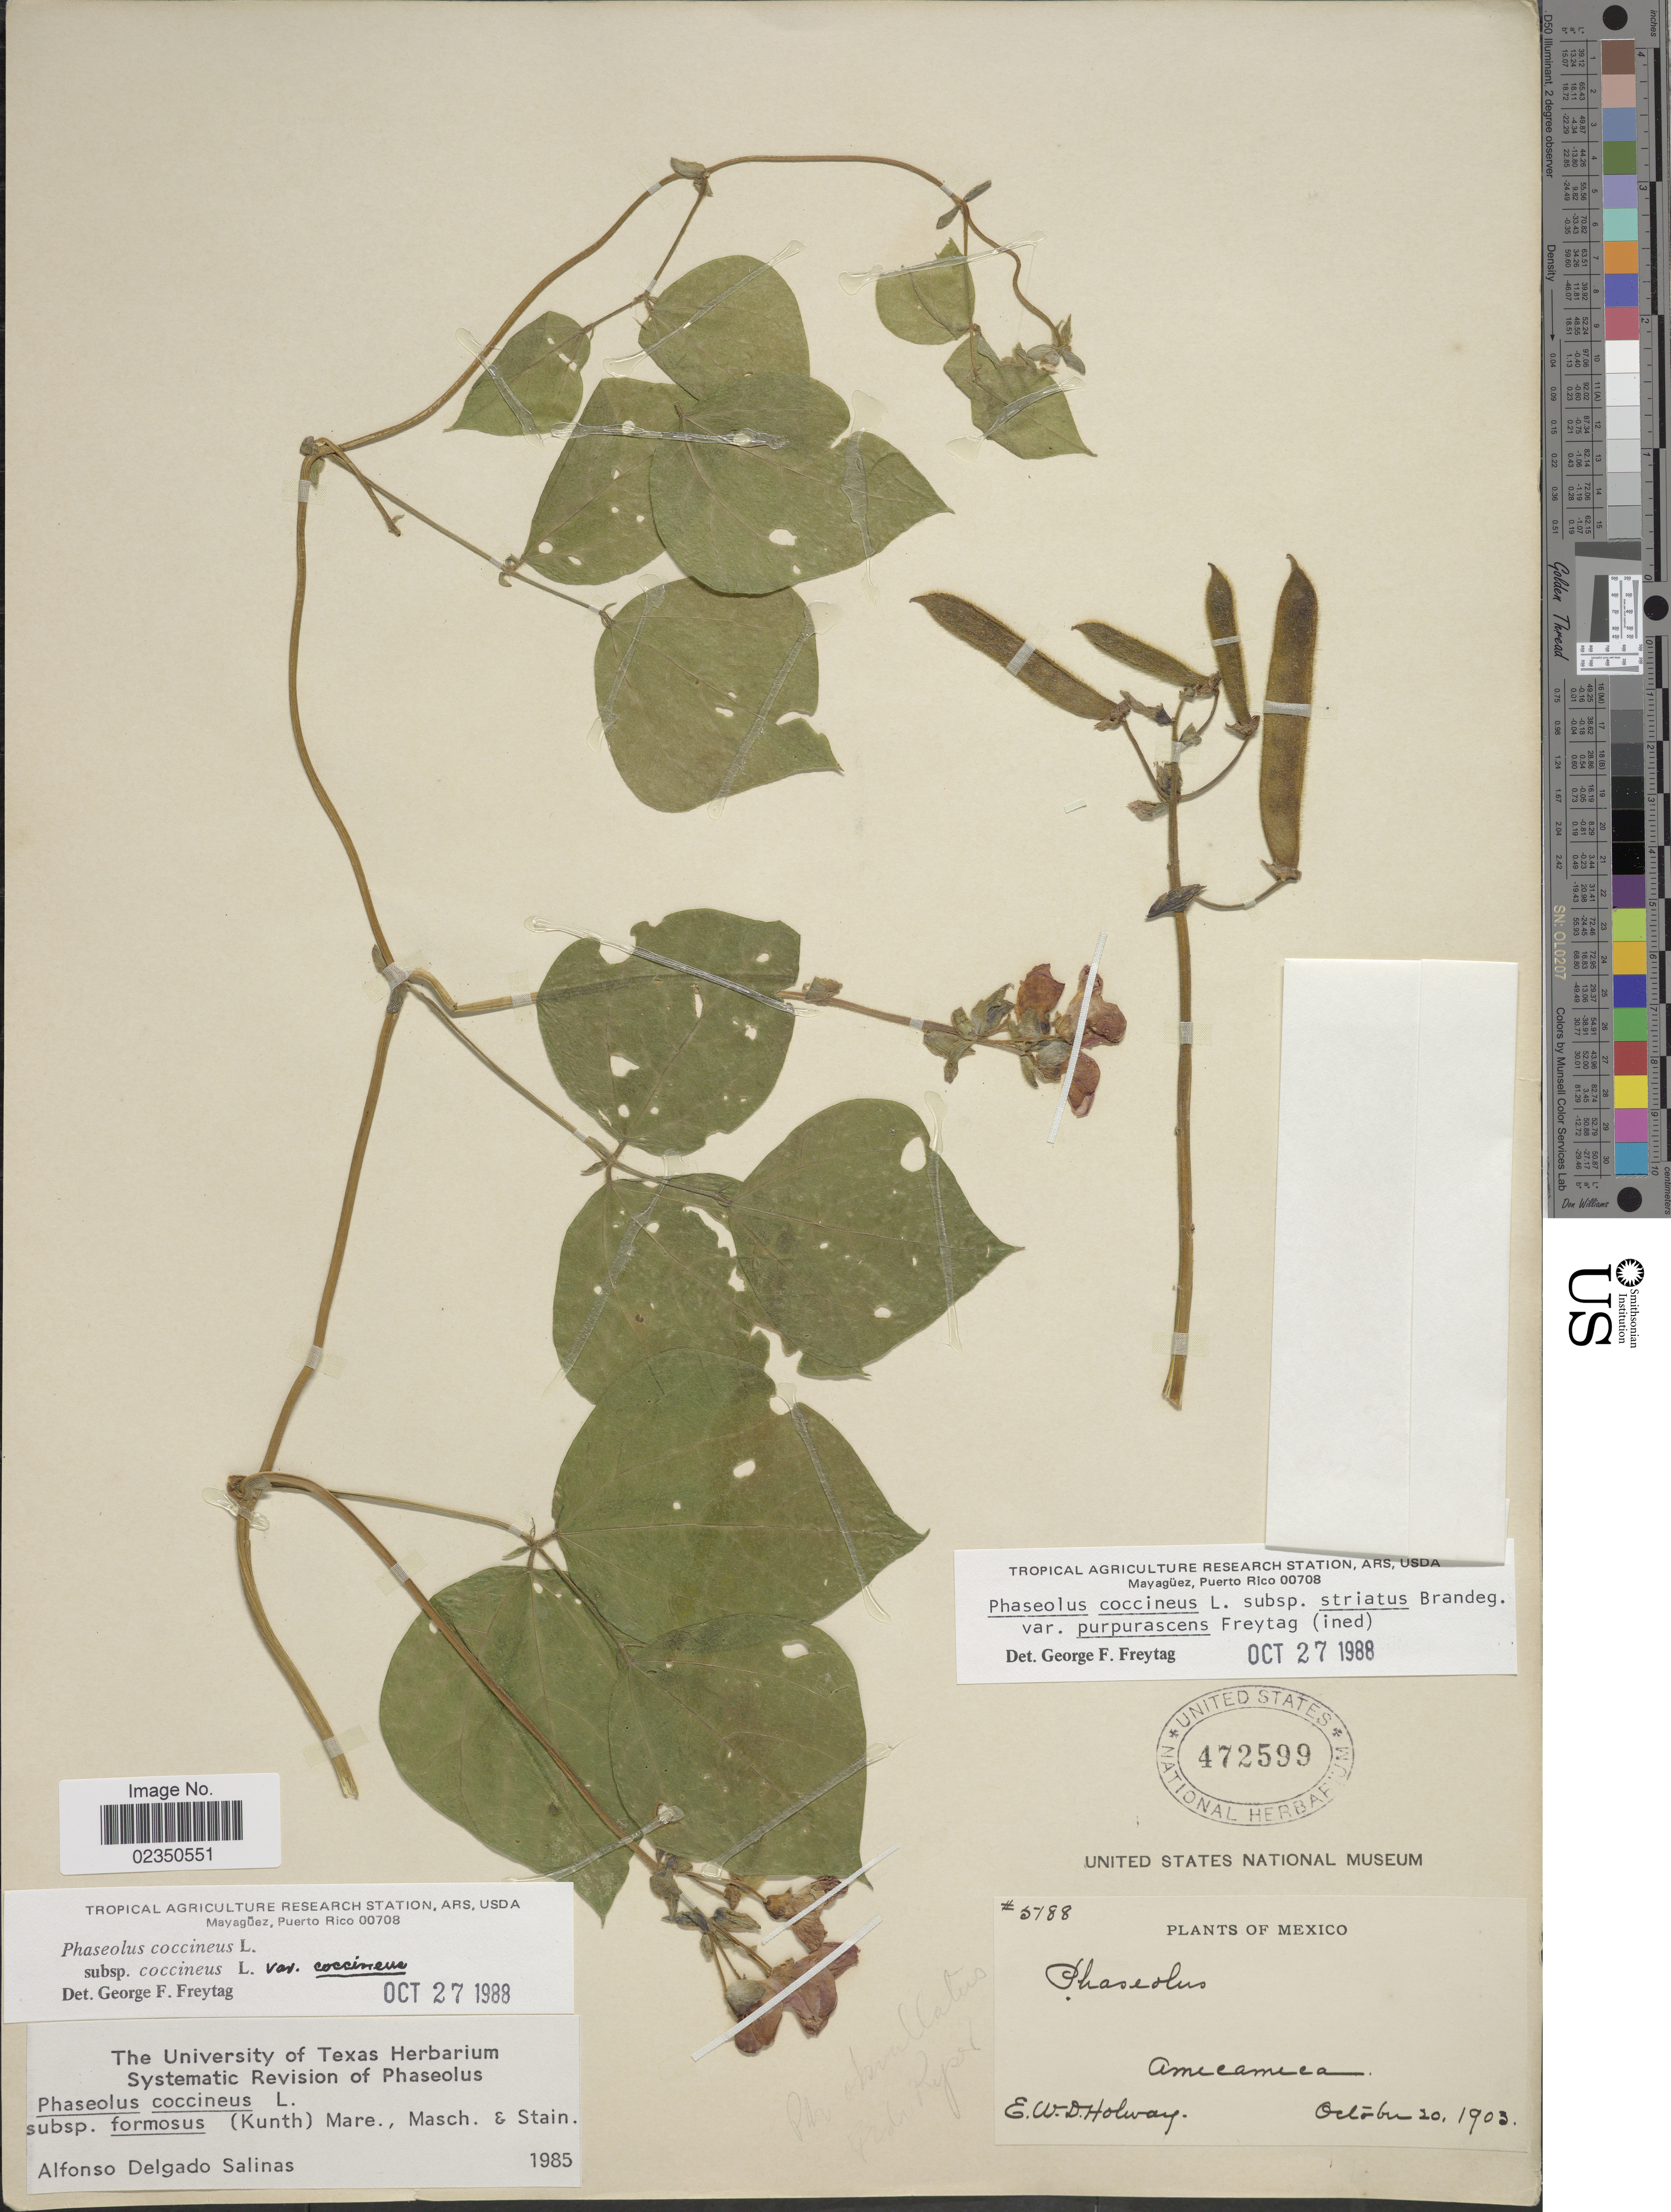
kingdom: Plantae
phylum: Tracheophyta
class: Magnoliopsida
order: Fabales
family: Fabaceae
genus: Phaseolus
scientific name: Phaseolus coccineus var. coccineus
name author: L.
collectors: E. W. D. Holway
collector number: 5788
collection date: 1903-10-20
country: Mexico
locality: Amecameca.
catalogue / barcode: US 472599